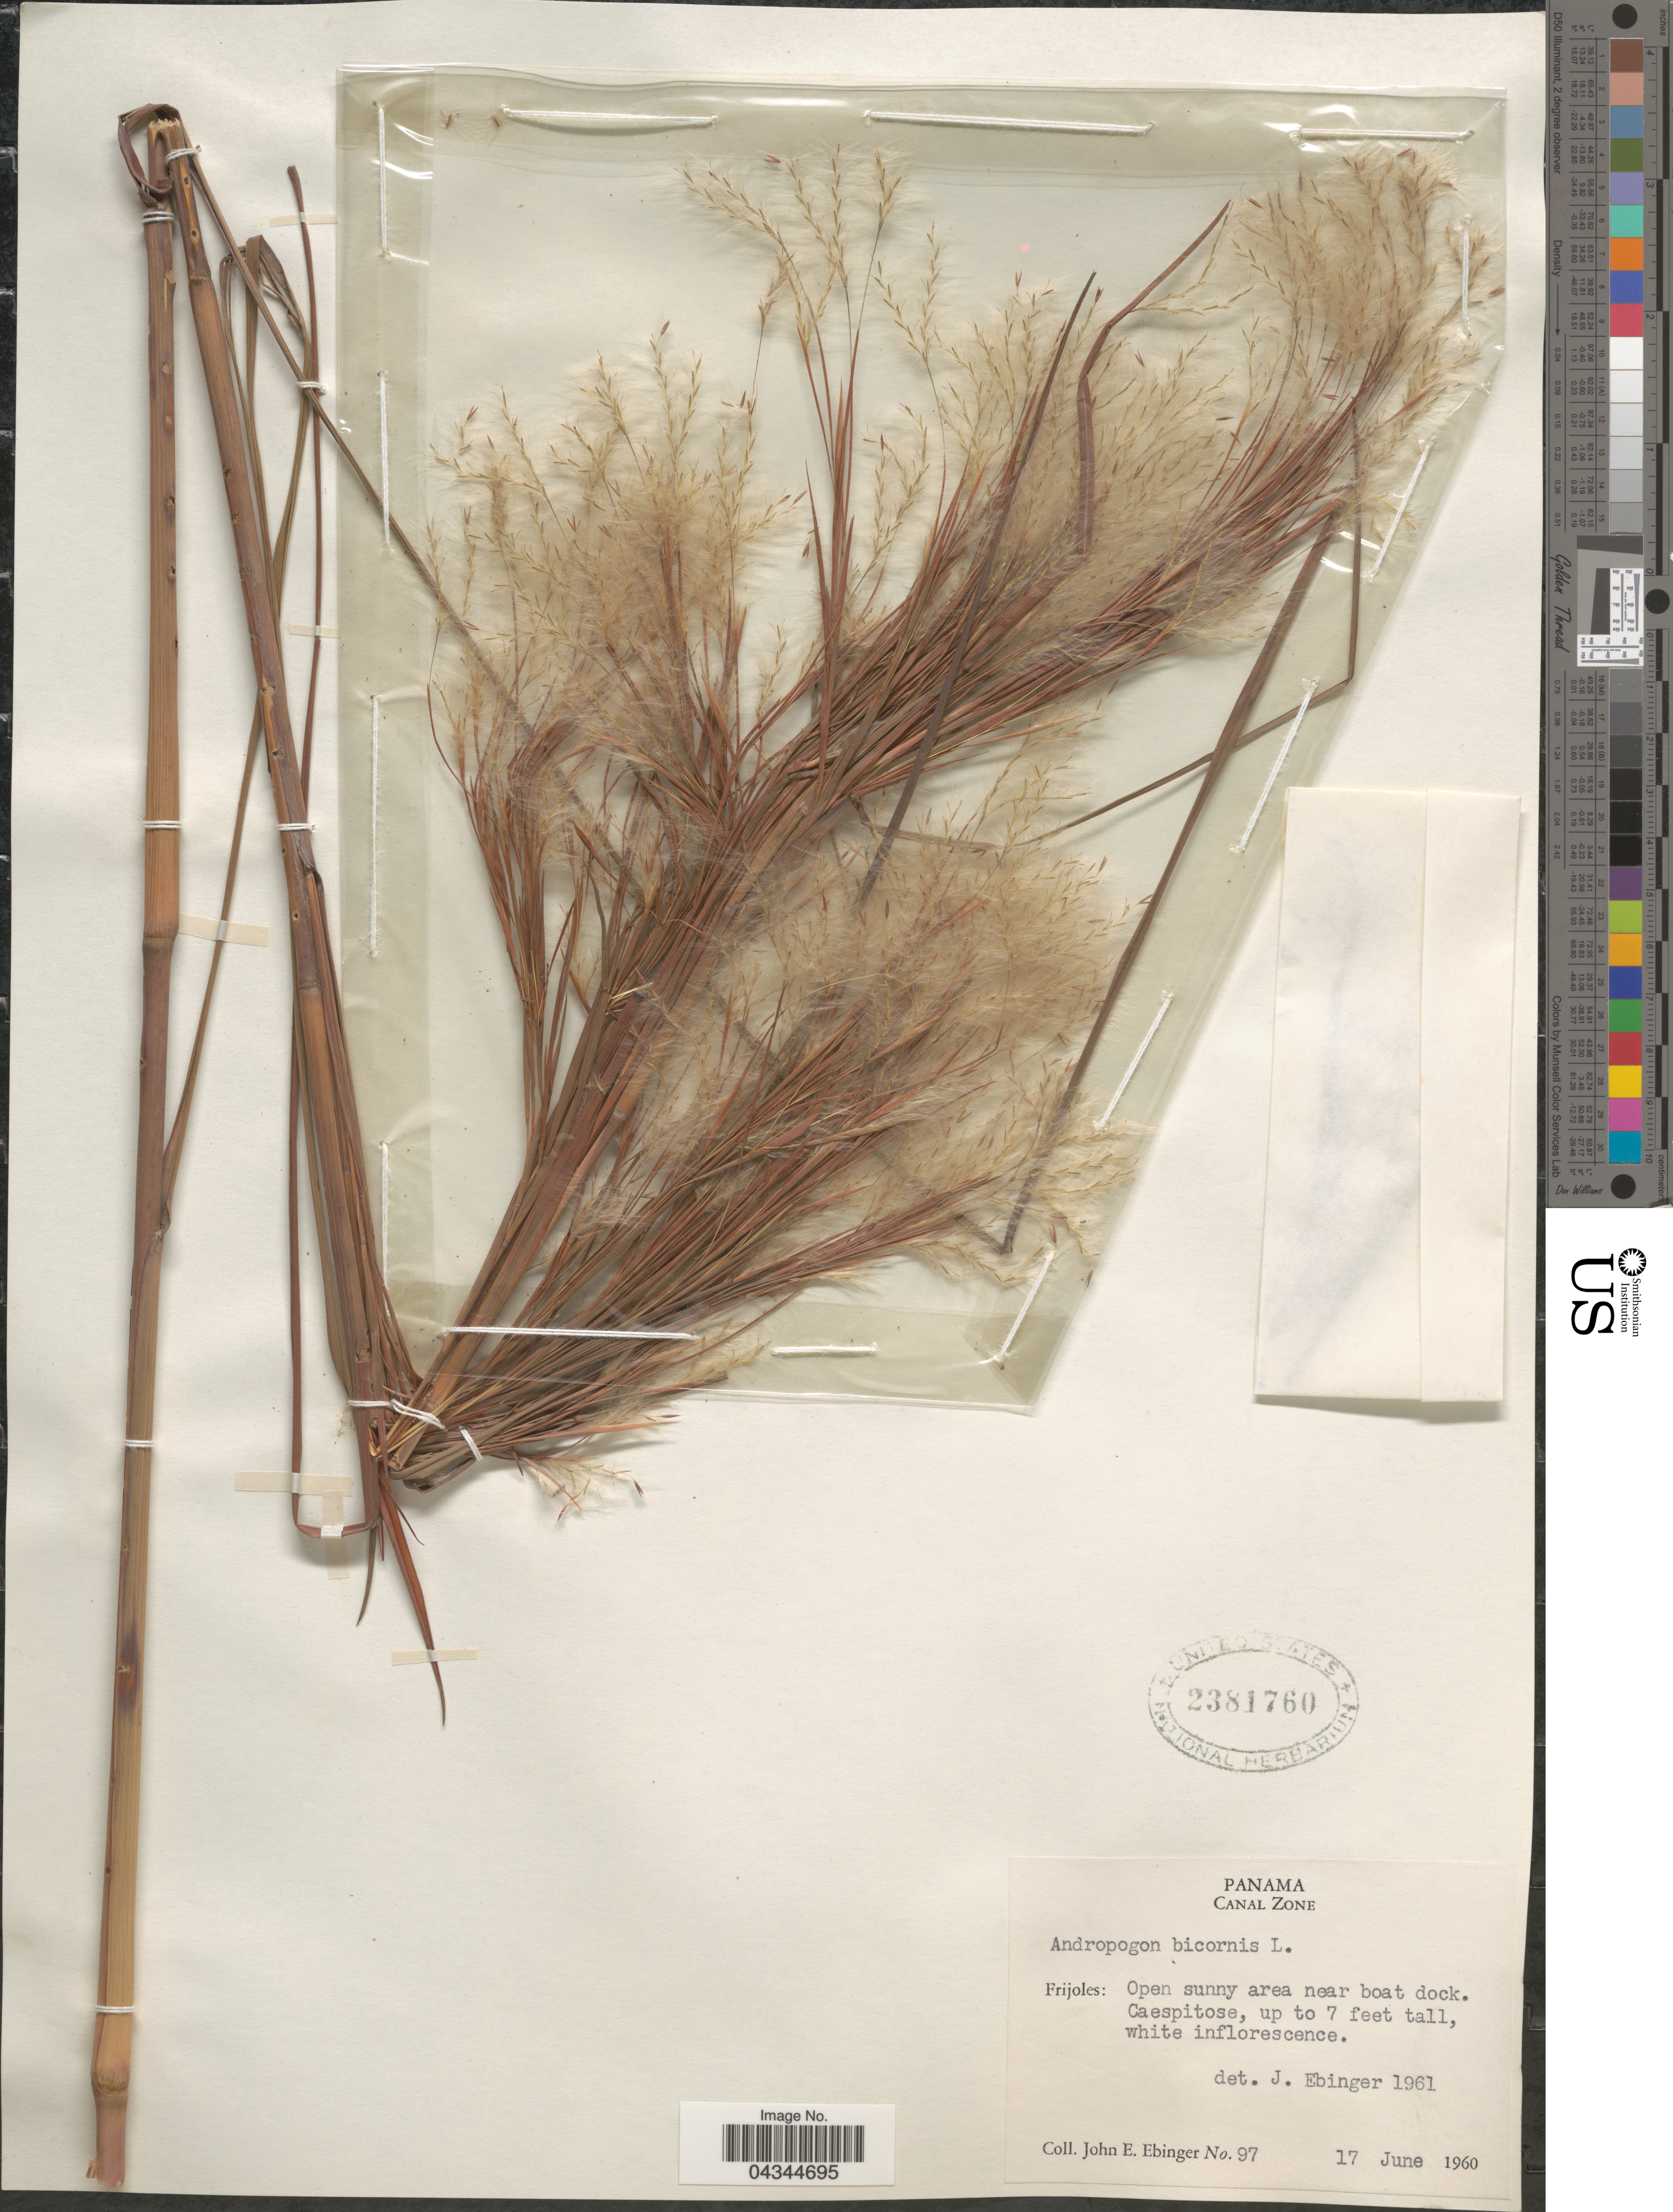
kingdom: Plantae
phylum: Tracheophyta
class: Liliopsida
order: Poales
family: Poaceae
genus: Andropogon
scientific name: Andropogon bicornis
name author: L.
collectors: J. Ebinger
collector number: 97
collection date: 1960-06-17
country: Panama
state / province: Colón / Panamá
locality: Canal Zone. Frijoles: Open sunny area near boat dock.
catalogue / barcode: US 2381760